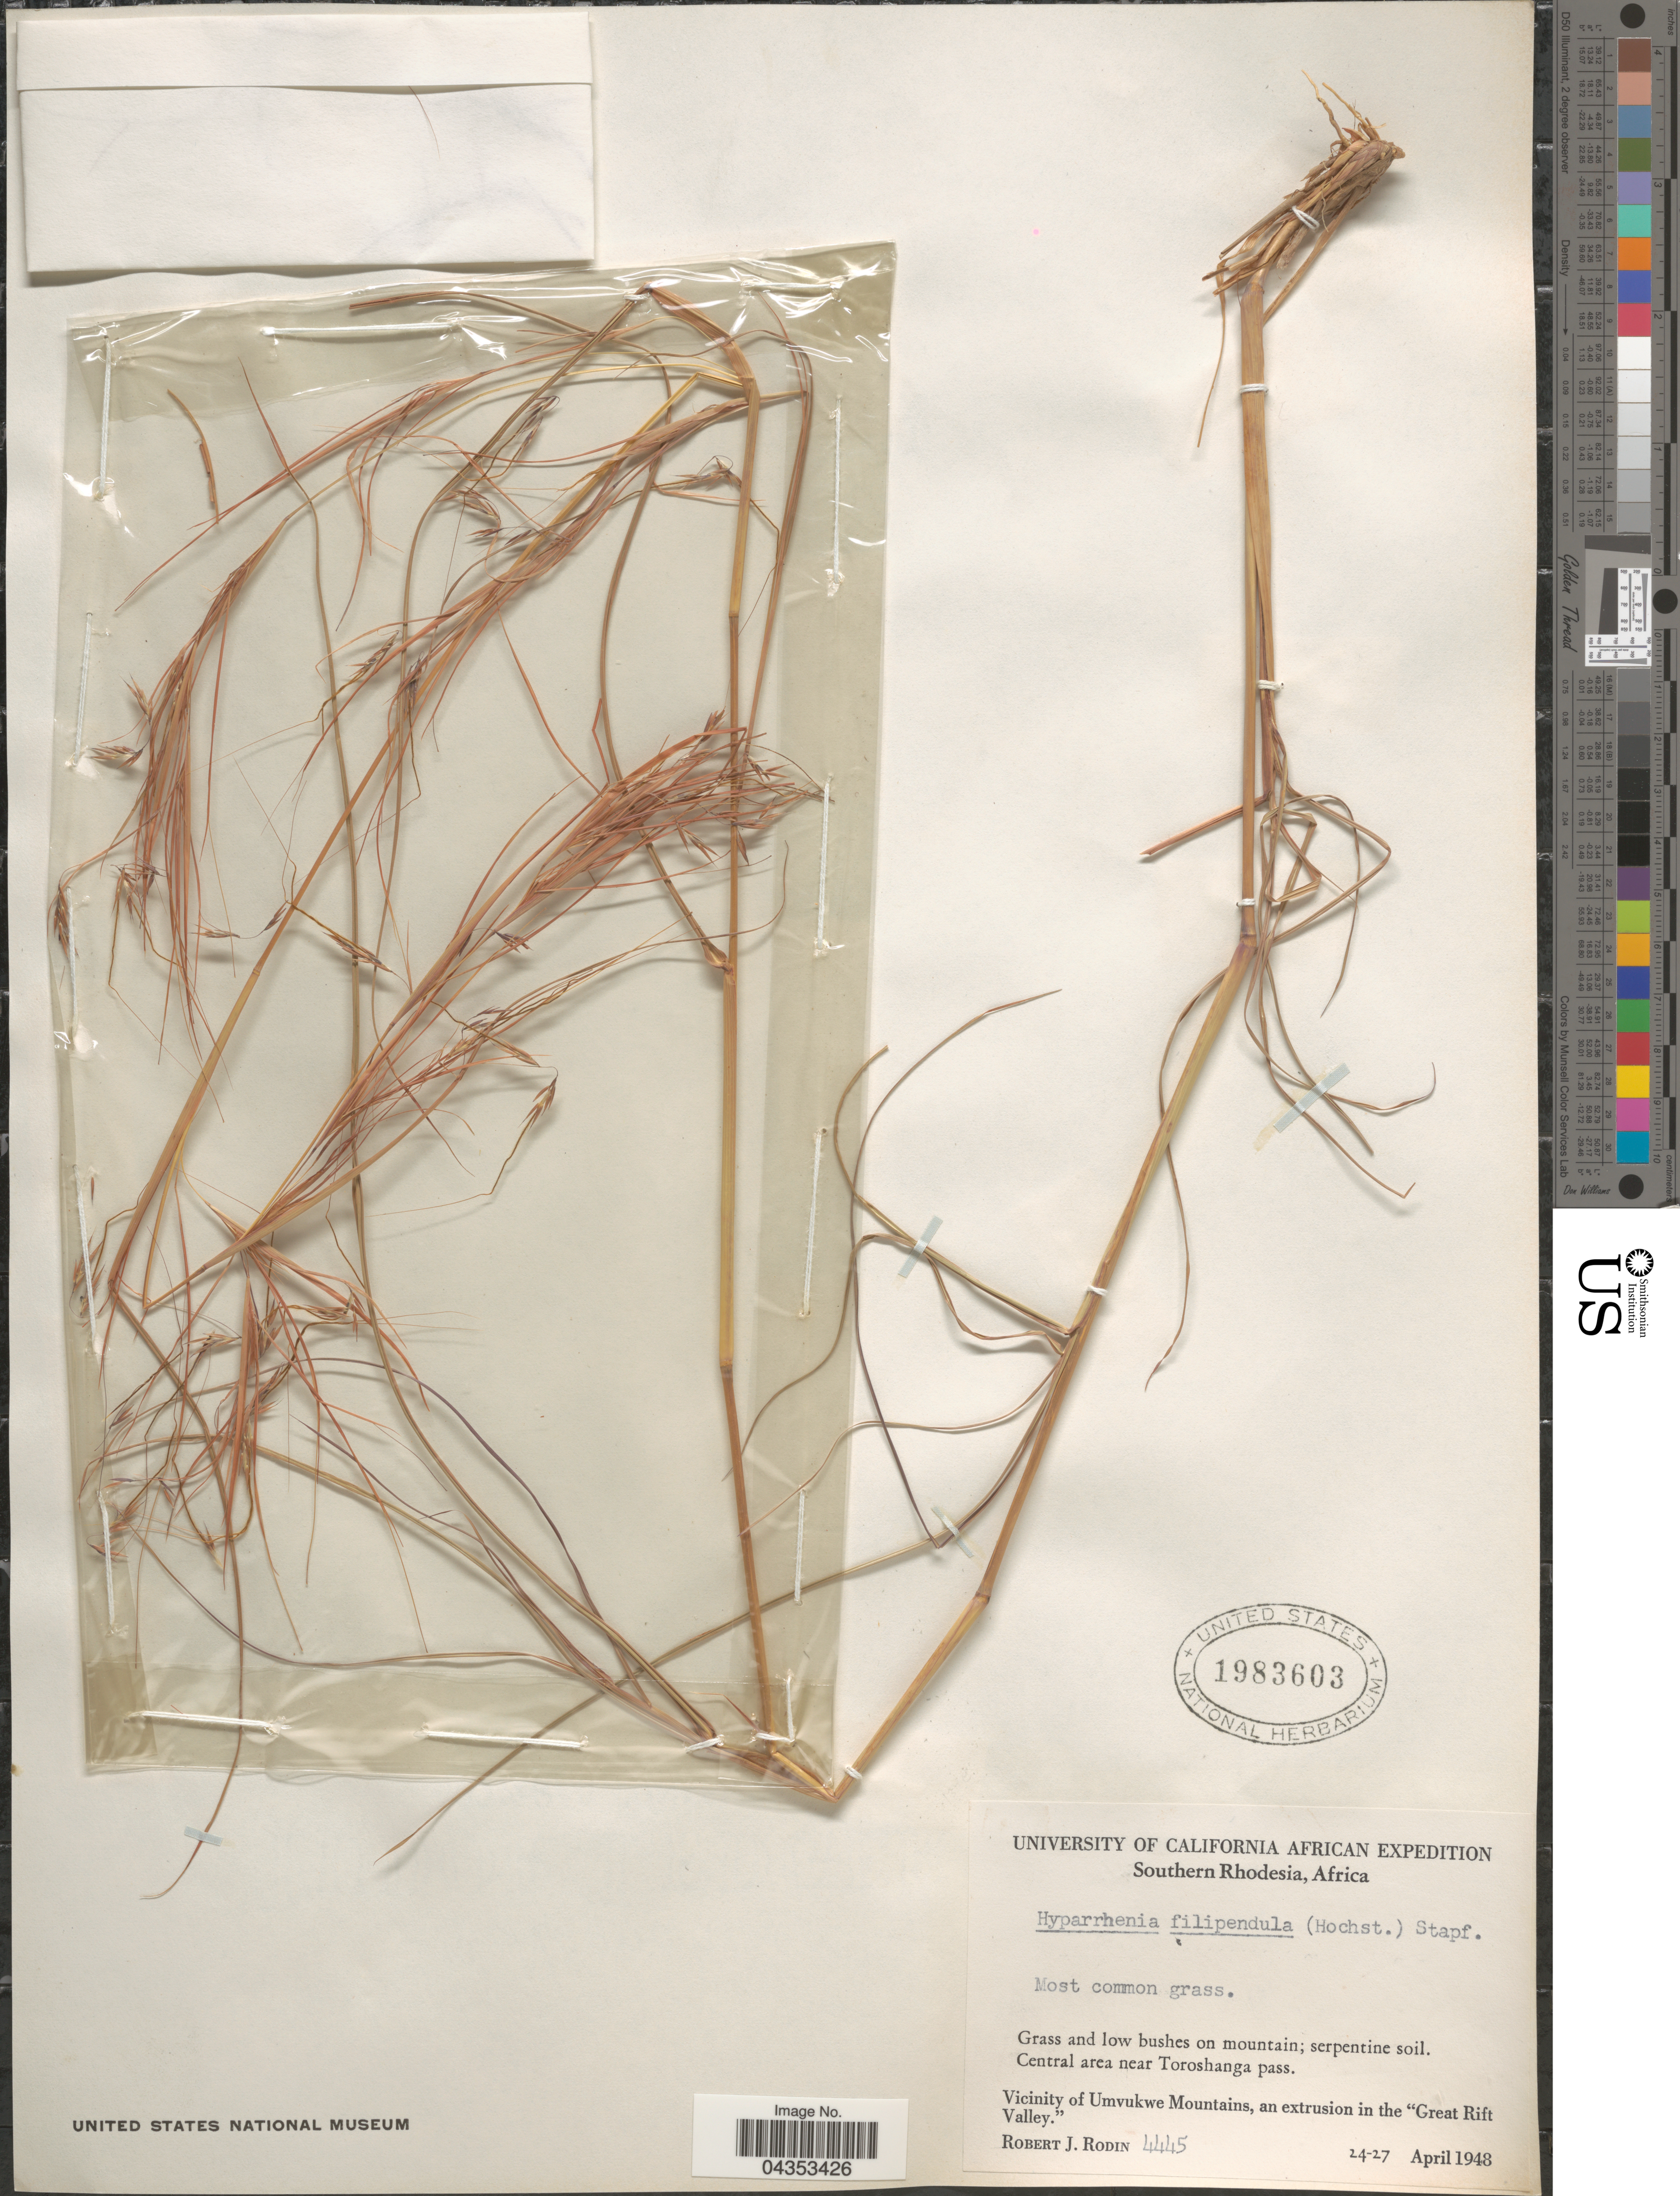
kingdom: Plantae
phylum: Tracheophyta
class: Liliopsida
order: Poales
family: Poaceae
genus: Hyparrhenia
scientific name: Hyparrhenia filipendula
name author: (Hochr.) Stapf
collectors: R. J. Rodin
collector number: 4445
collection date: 1948-04-24/1948-04-27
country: Zimbabwe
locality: University of California African Expedition Southern Rhodesia. Central area near Toroshanga pass. Vicinity of Umvukwe Mountains, an extrusion in the "Great Rift Valley".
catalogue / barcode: US 1983603